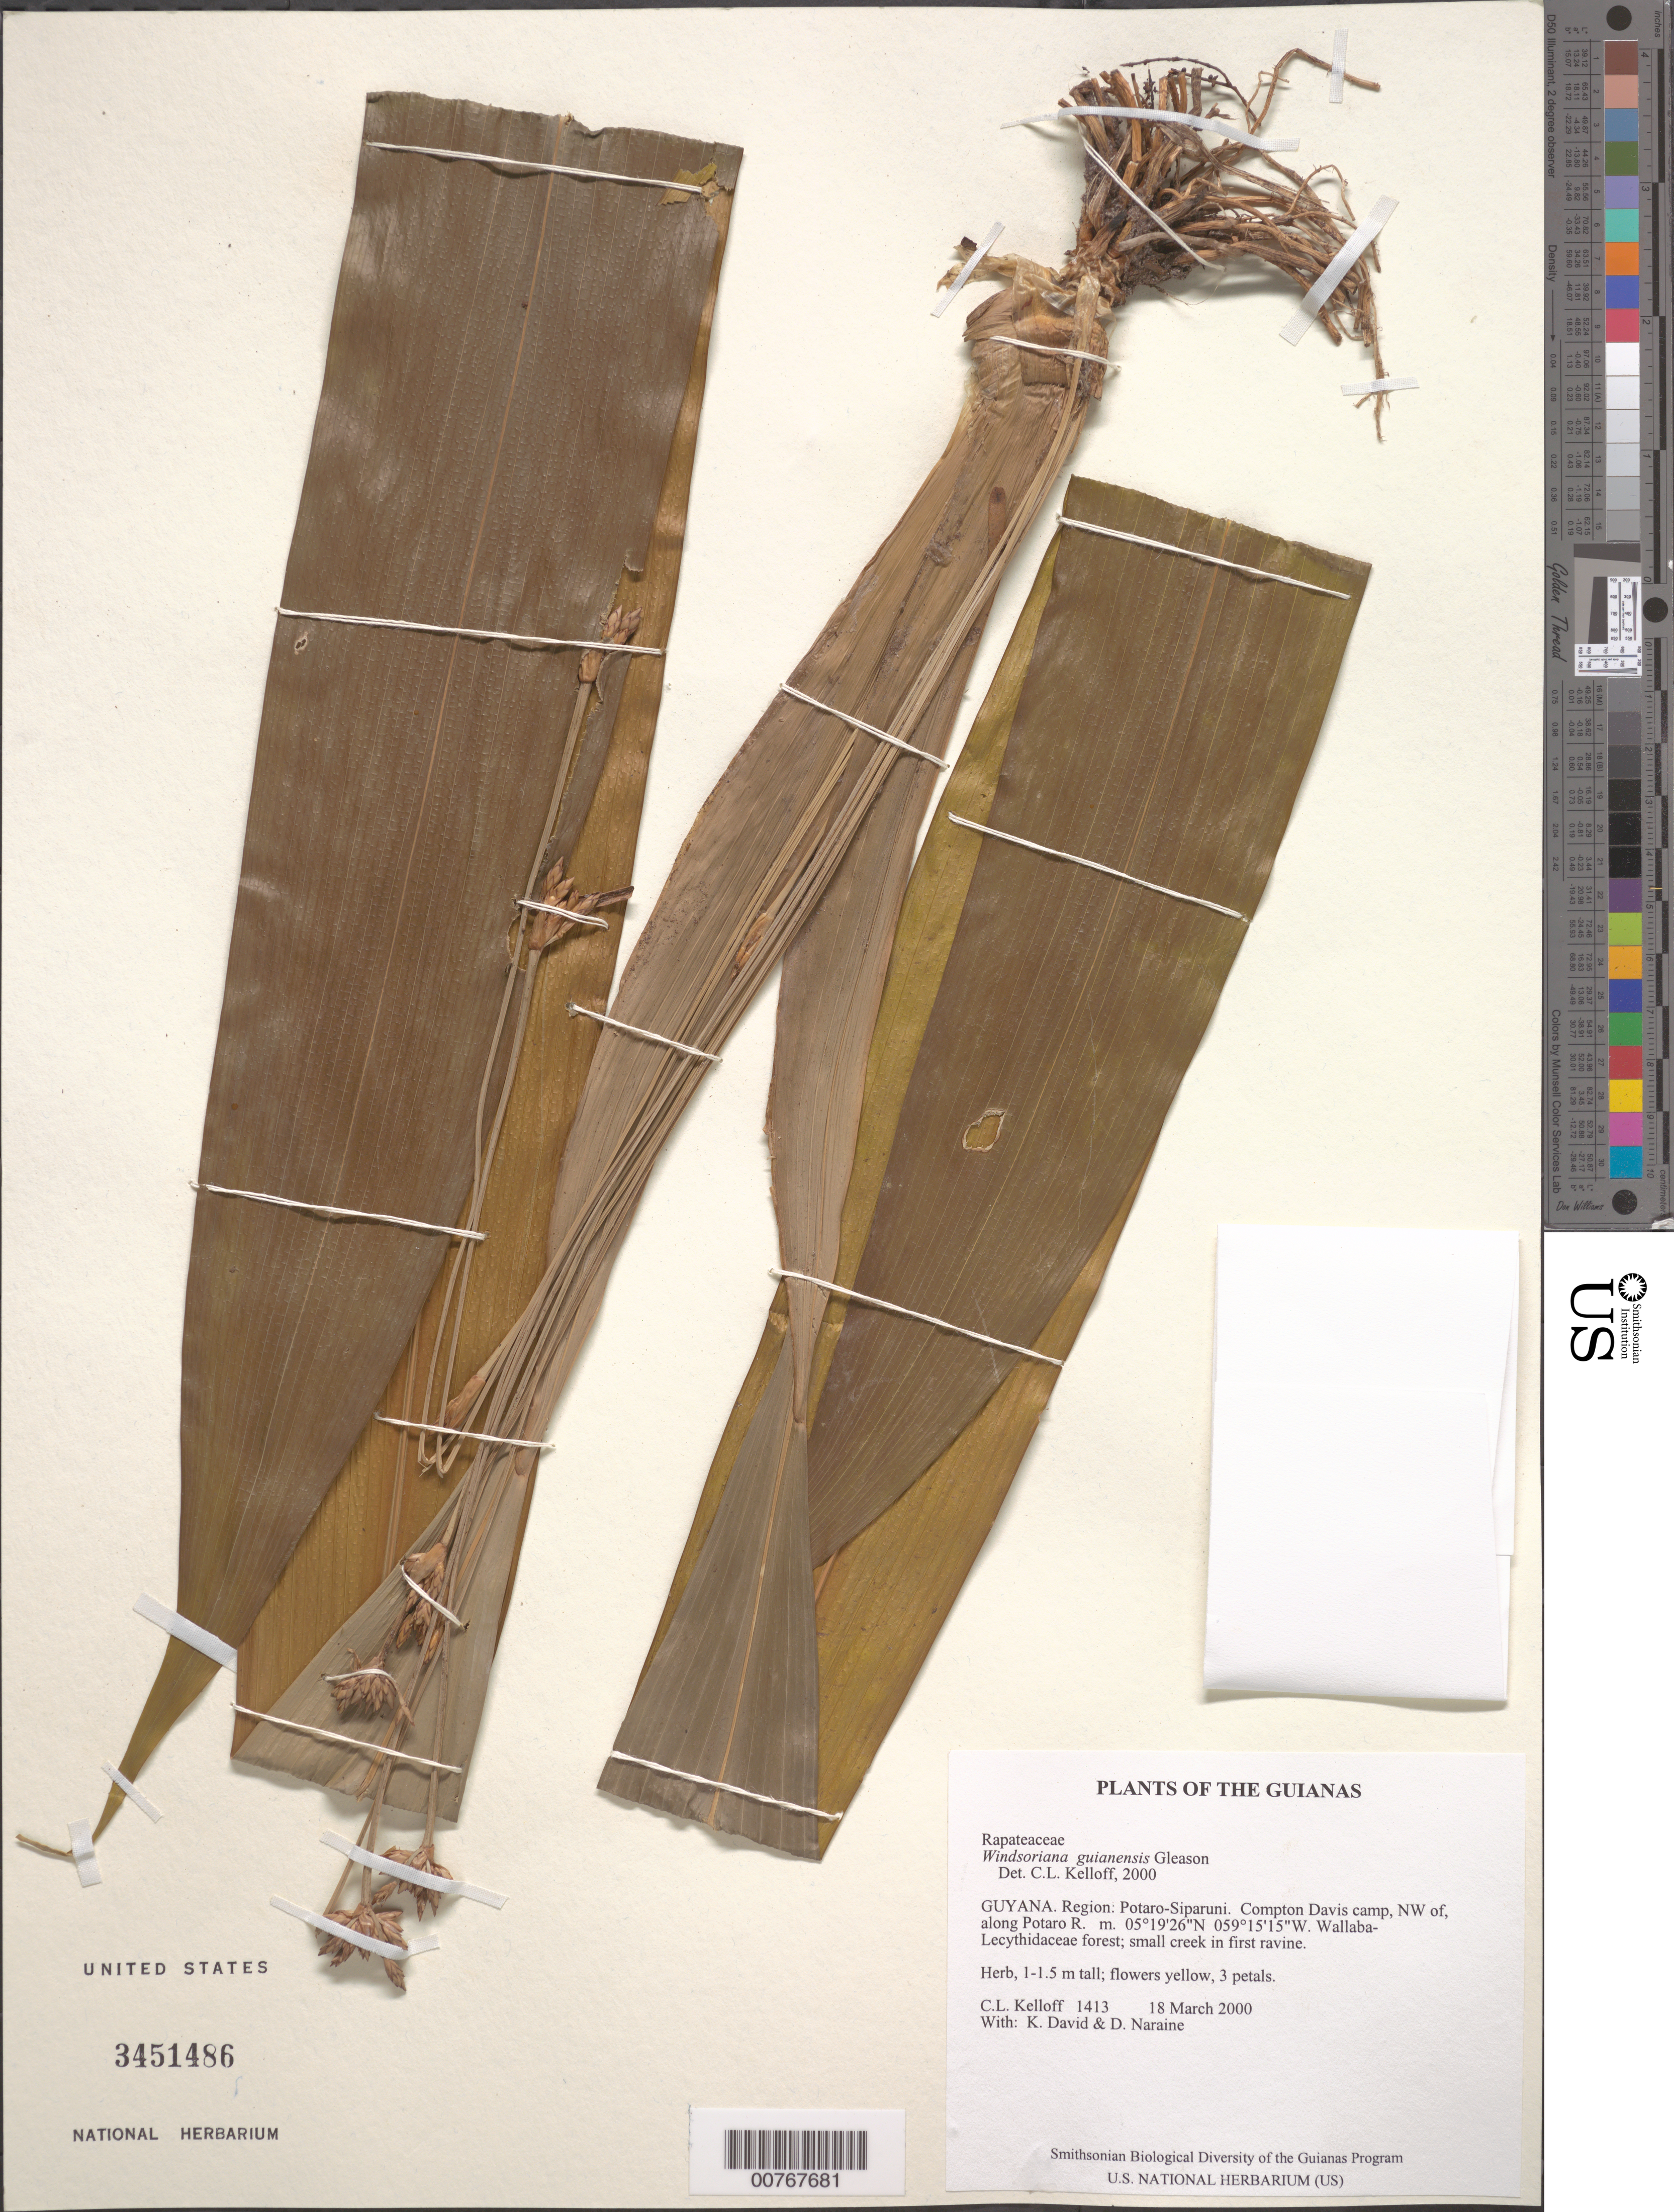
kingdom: Plantae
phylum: Tracheophyta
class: Liliopsida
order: Poales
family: Rapateaceae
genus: Windsorina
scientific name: Windsorina guianensis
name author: Gleason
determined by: Kelloff, Carol L., (US), Smithsonian Institution - National Museum of Natural History (UNITED STATES)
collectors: C. L. Kelloff, K. David & D. Naraine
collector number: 1413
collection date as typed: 18 March 2000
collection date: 2000-03-18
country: Guyana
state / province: Potaro-Siparuni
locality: Compton Davis camp, NW of, along Potaro R.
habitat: Wallaba-Lecythidaceae forest; small creek in first ravine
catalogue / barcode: US 3451486